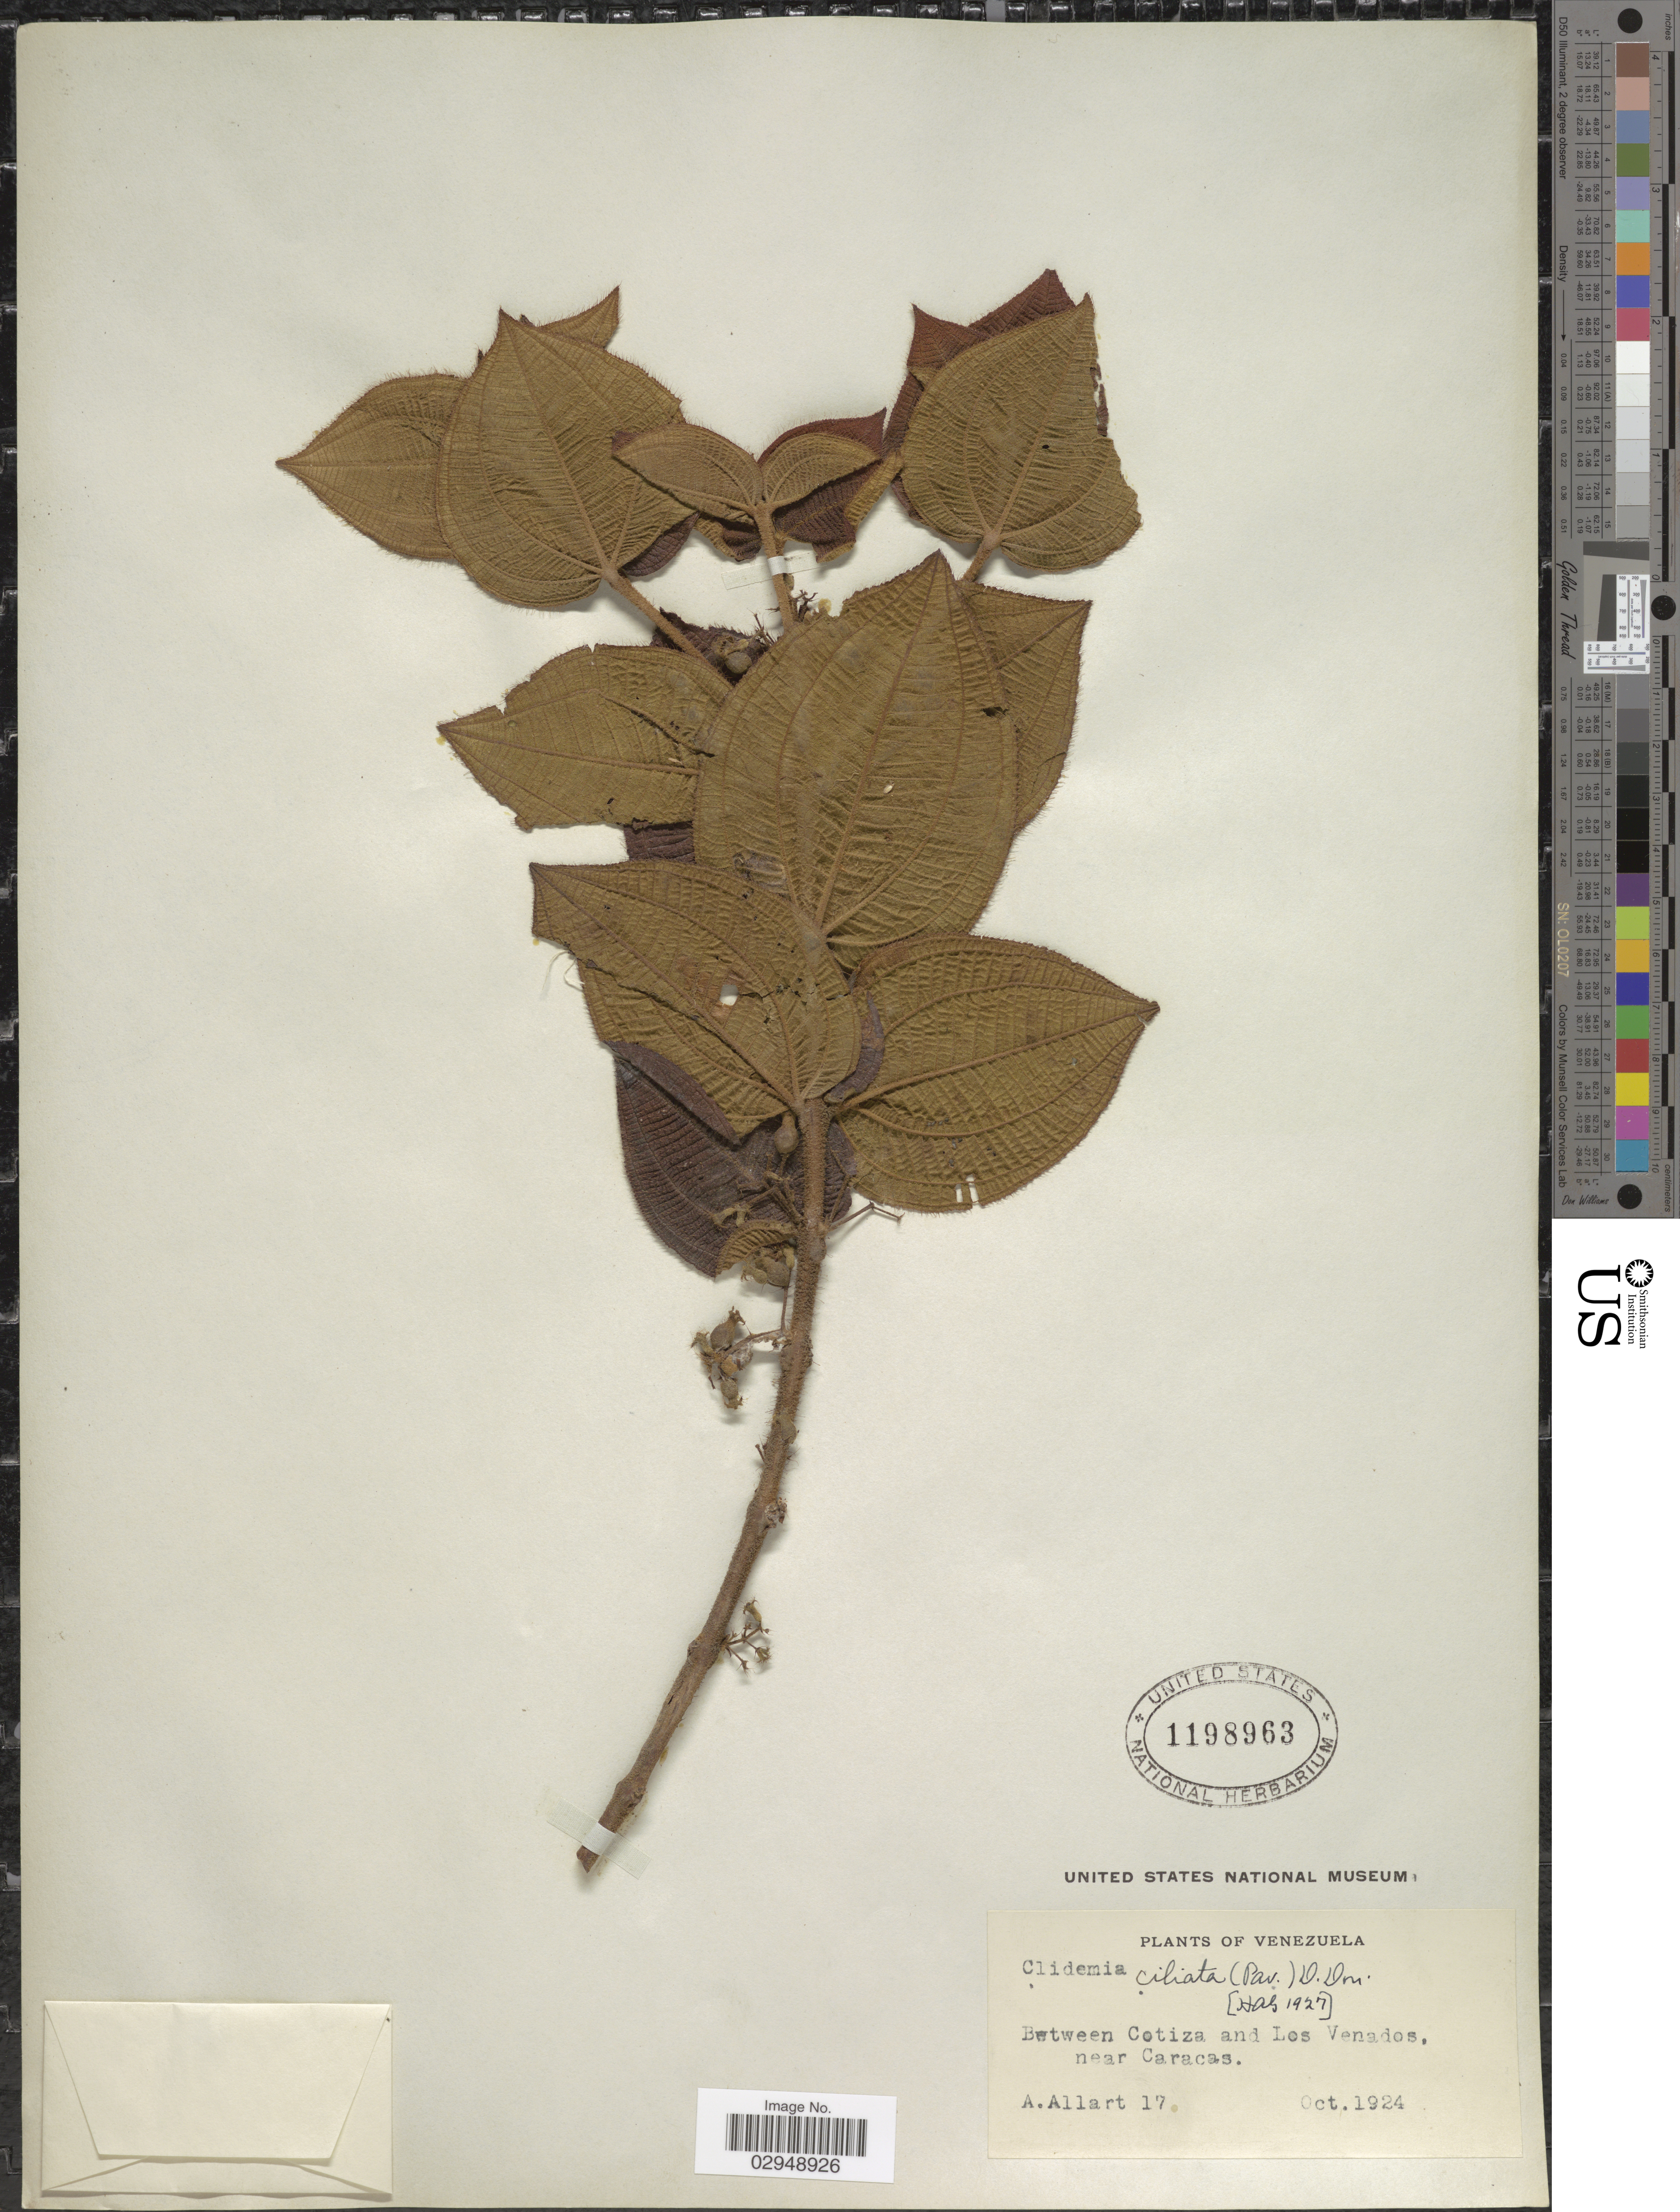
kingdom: Plantae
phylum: Tracheophyta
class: Magnoliopsida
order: Myrtales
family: Melastomataceae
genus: Clidemia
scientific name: Clidemia ciliata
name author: D. Don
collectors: A. Allart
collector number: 17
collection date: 1924-10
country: Venezuela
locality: Between Cotiza and Los Venados, near Caracas.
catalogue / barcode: US 1198963